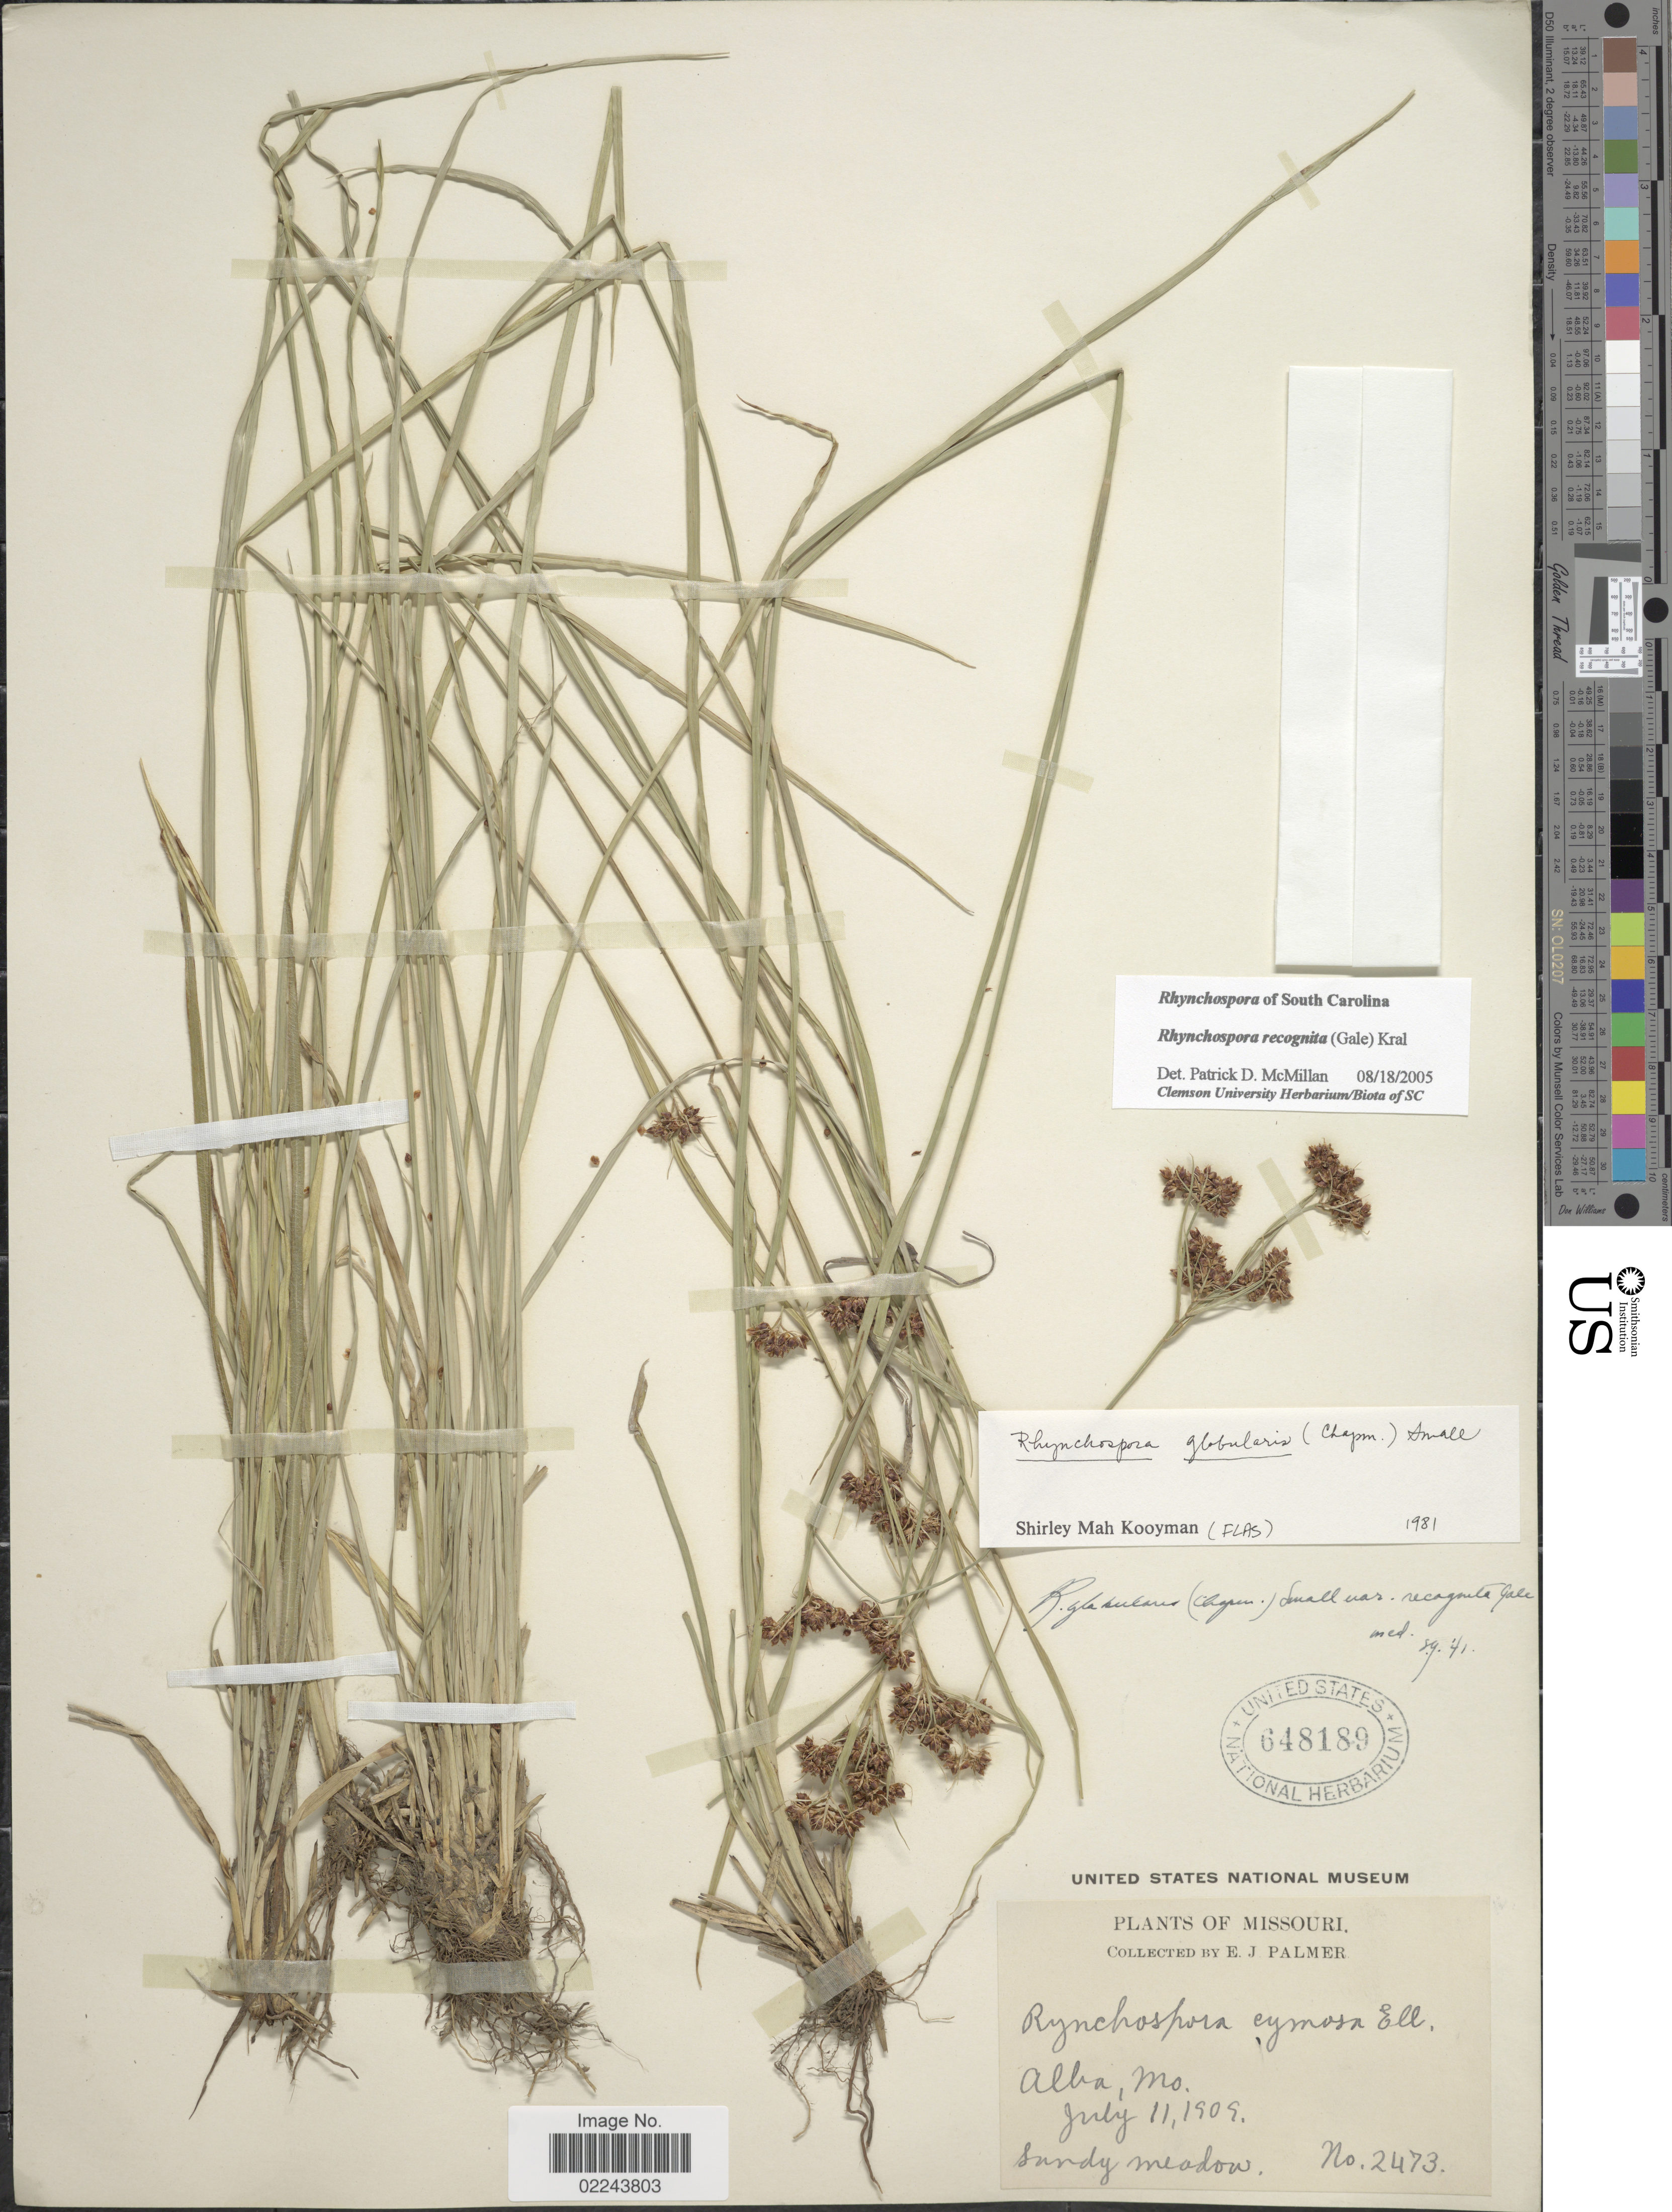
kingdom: Plantae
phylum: Tracheophyta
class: Liliopsida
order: Poales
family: Cyperaceae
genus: Rhynchospora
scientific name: Rhynchospora recognita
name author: (Gale) Kral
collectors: E. J. Palmer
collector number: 2473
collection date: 1909-07-11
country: United States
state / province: Missouri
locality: Alba, Mo.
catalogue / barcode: US 648189